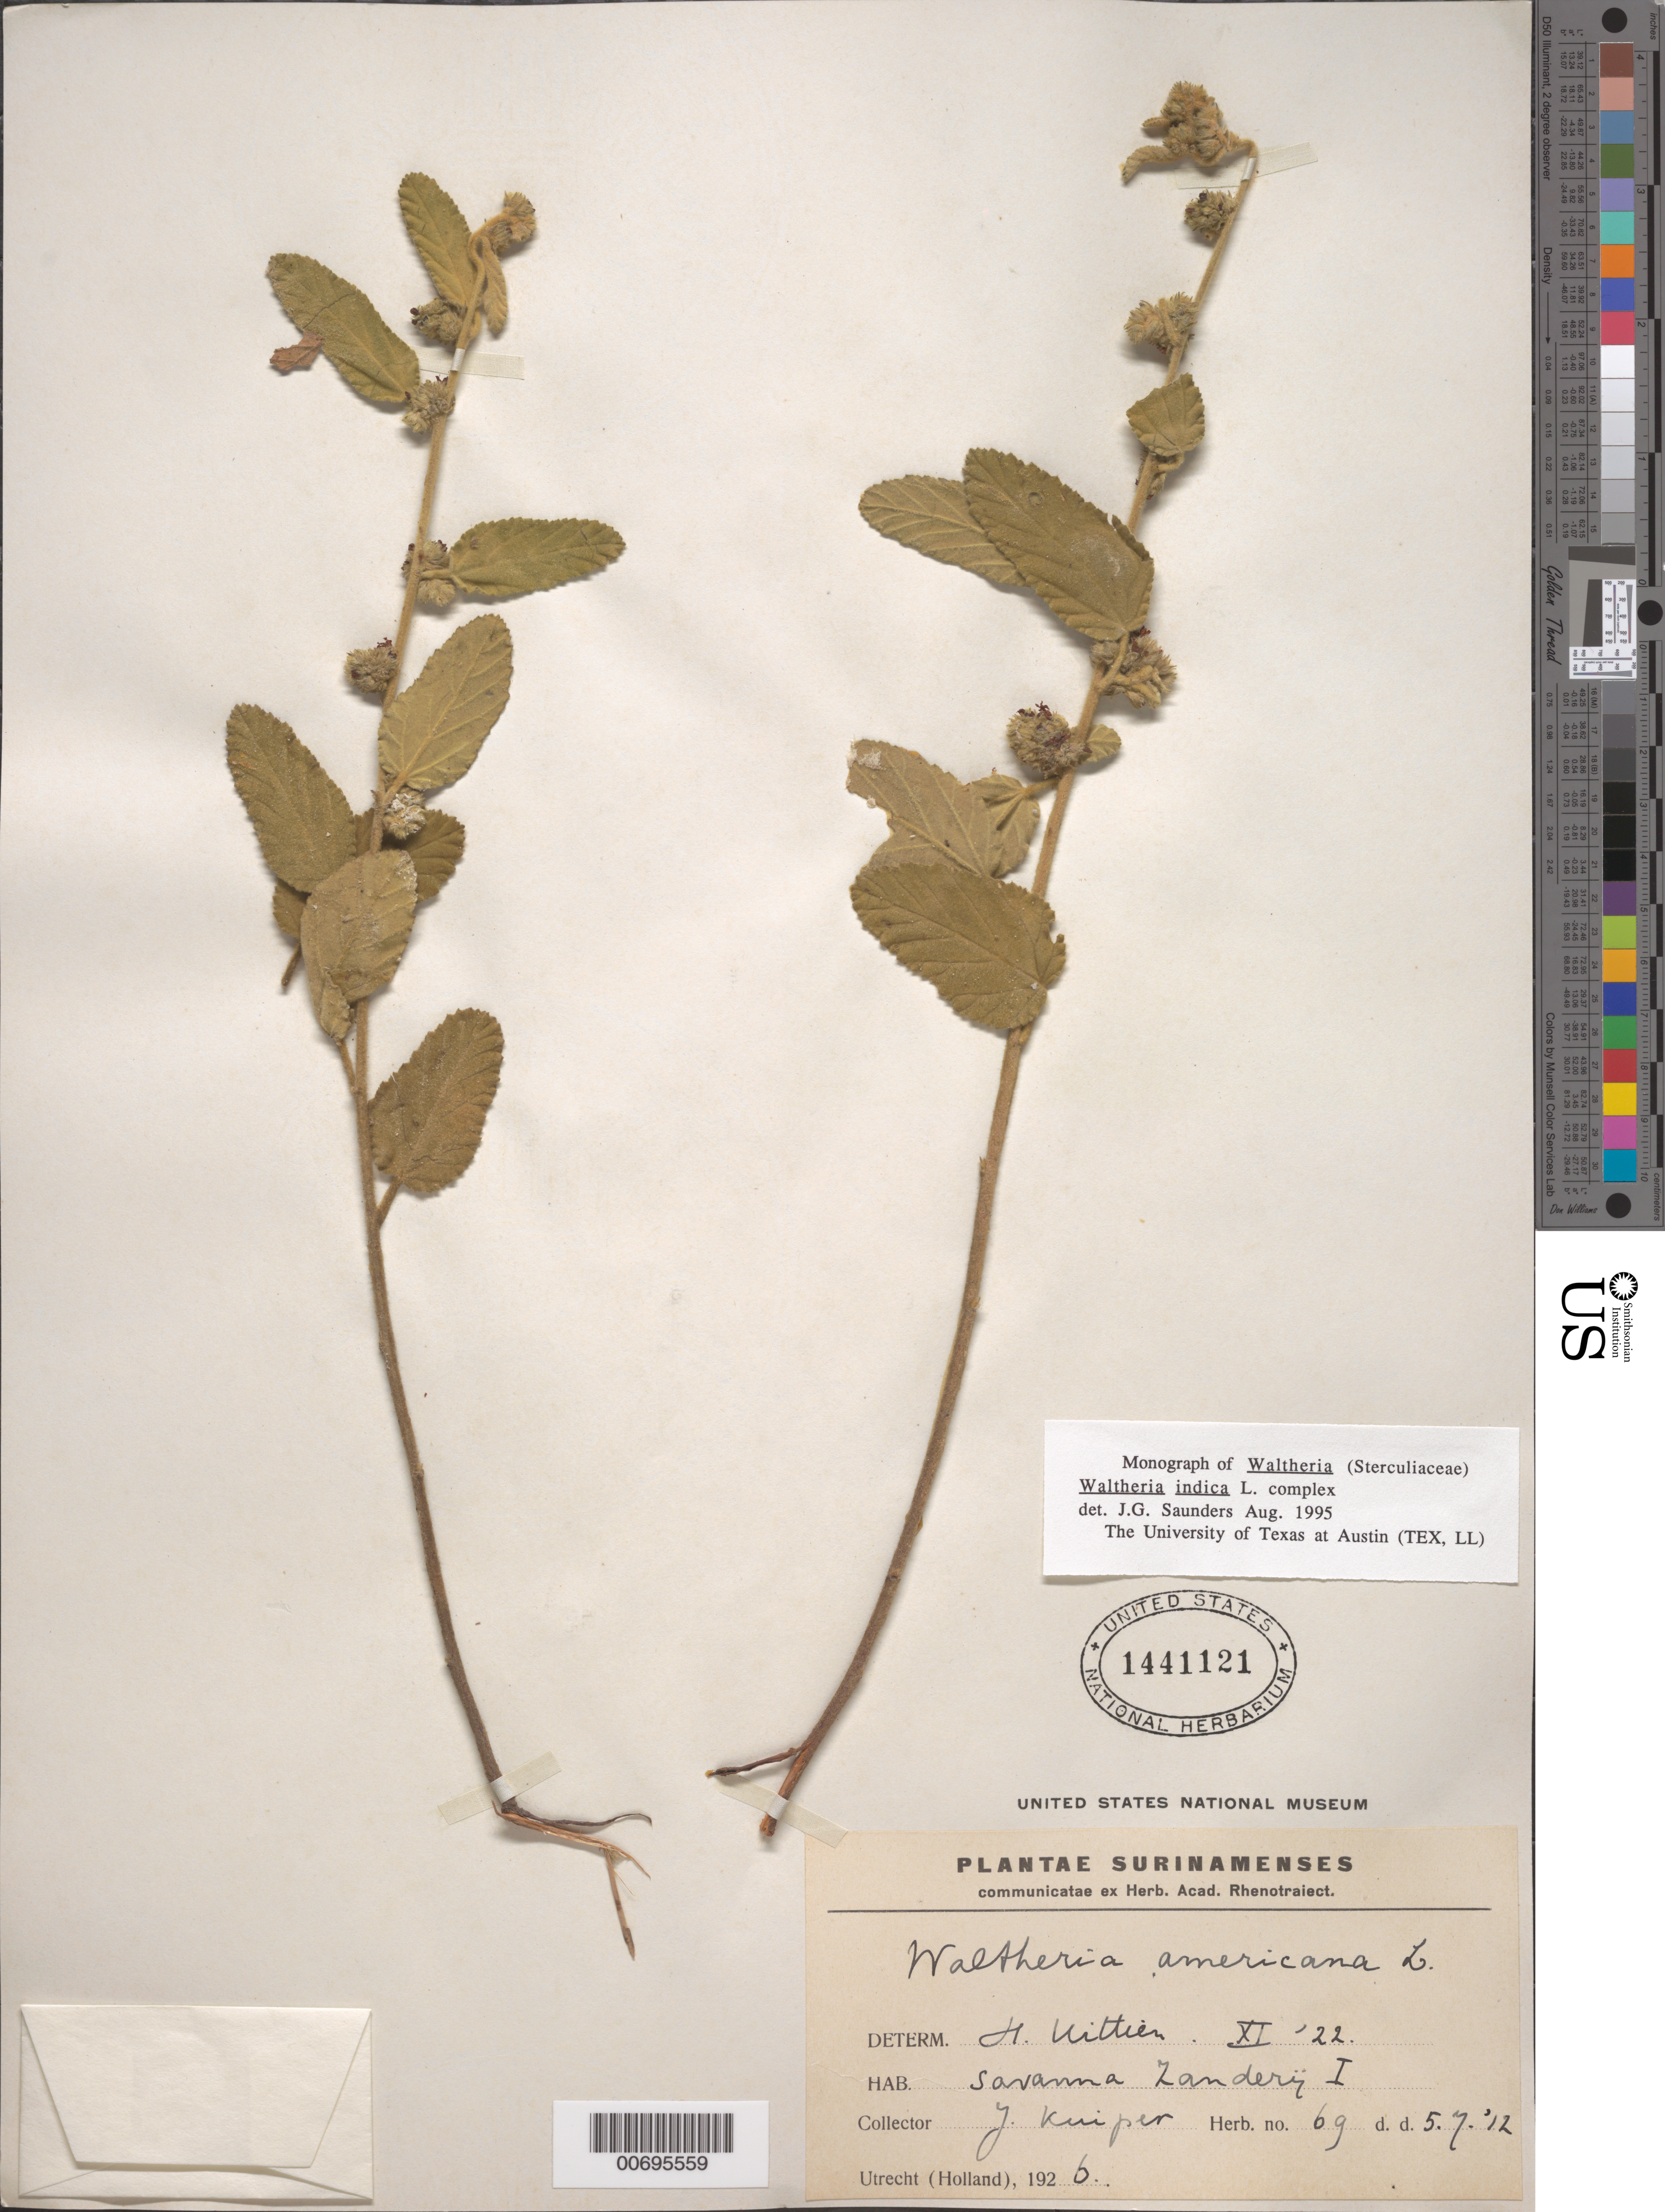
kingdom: Plantae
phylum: Tracheophyta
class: Magnoliopsida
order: Malvales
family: Malvaceae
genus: Waltheria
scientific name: Waltheria indica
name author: L.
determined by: Saunders, J. G.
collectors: J. Kuyper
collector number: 69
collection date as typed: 5-Jul-12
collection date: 1912-07-05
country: Suriname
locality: Zanderij I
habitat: Savanna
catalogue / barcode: US 1441121